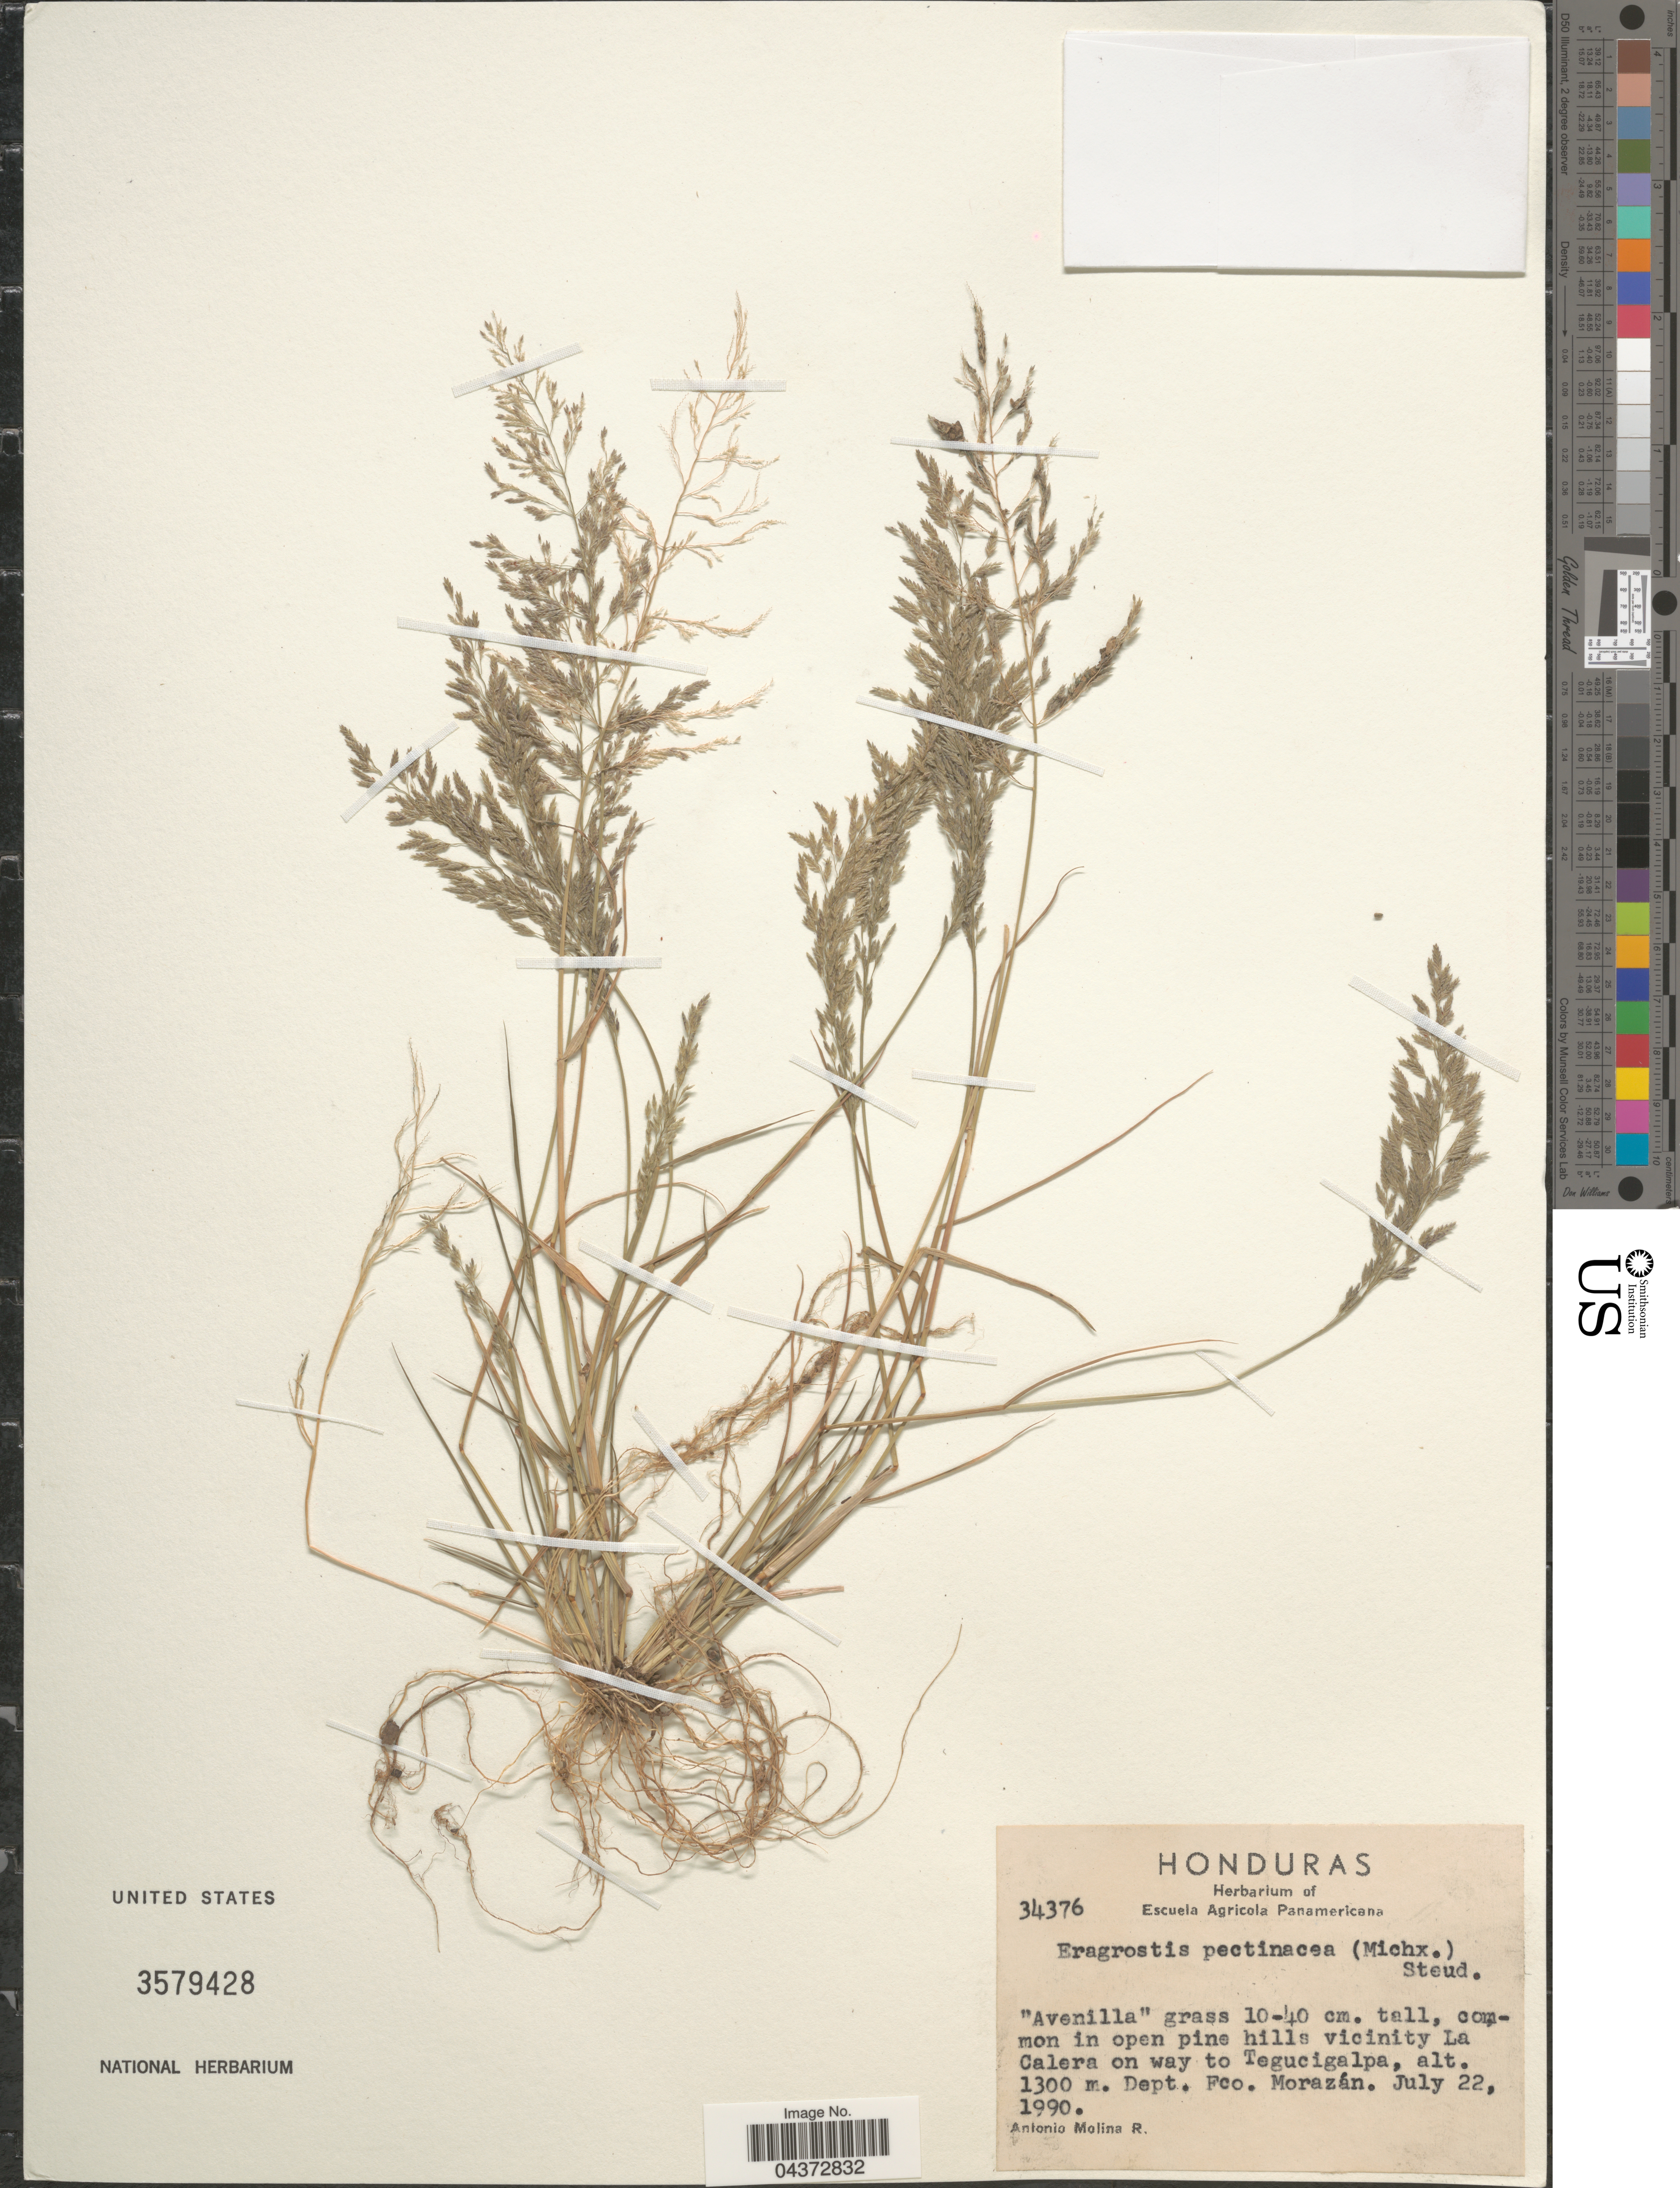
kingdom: Plantae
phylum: Tracheophyta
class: Liliopsida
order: Poales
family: Poaceae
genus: Eragrostis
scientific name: Eragrostis pectinacea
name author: (Michx.) Nees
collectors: A. Molina R.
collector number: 34376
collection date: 1990-07-22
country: Honduras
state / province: Fco. Morazán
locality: In open pine hills vicinity La Calera on way to Tegucigalpa, Dept. Fco. Morazán.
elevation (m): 1300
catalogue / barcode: US 3579428